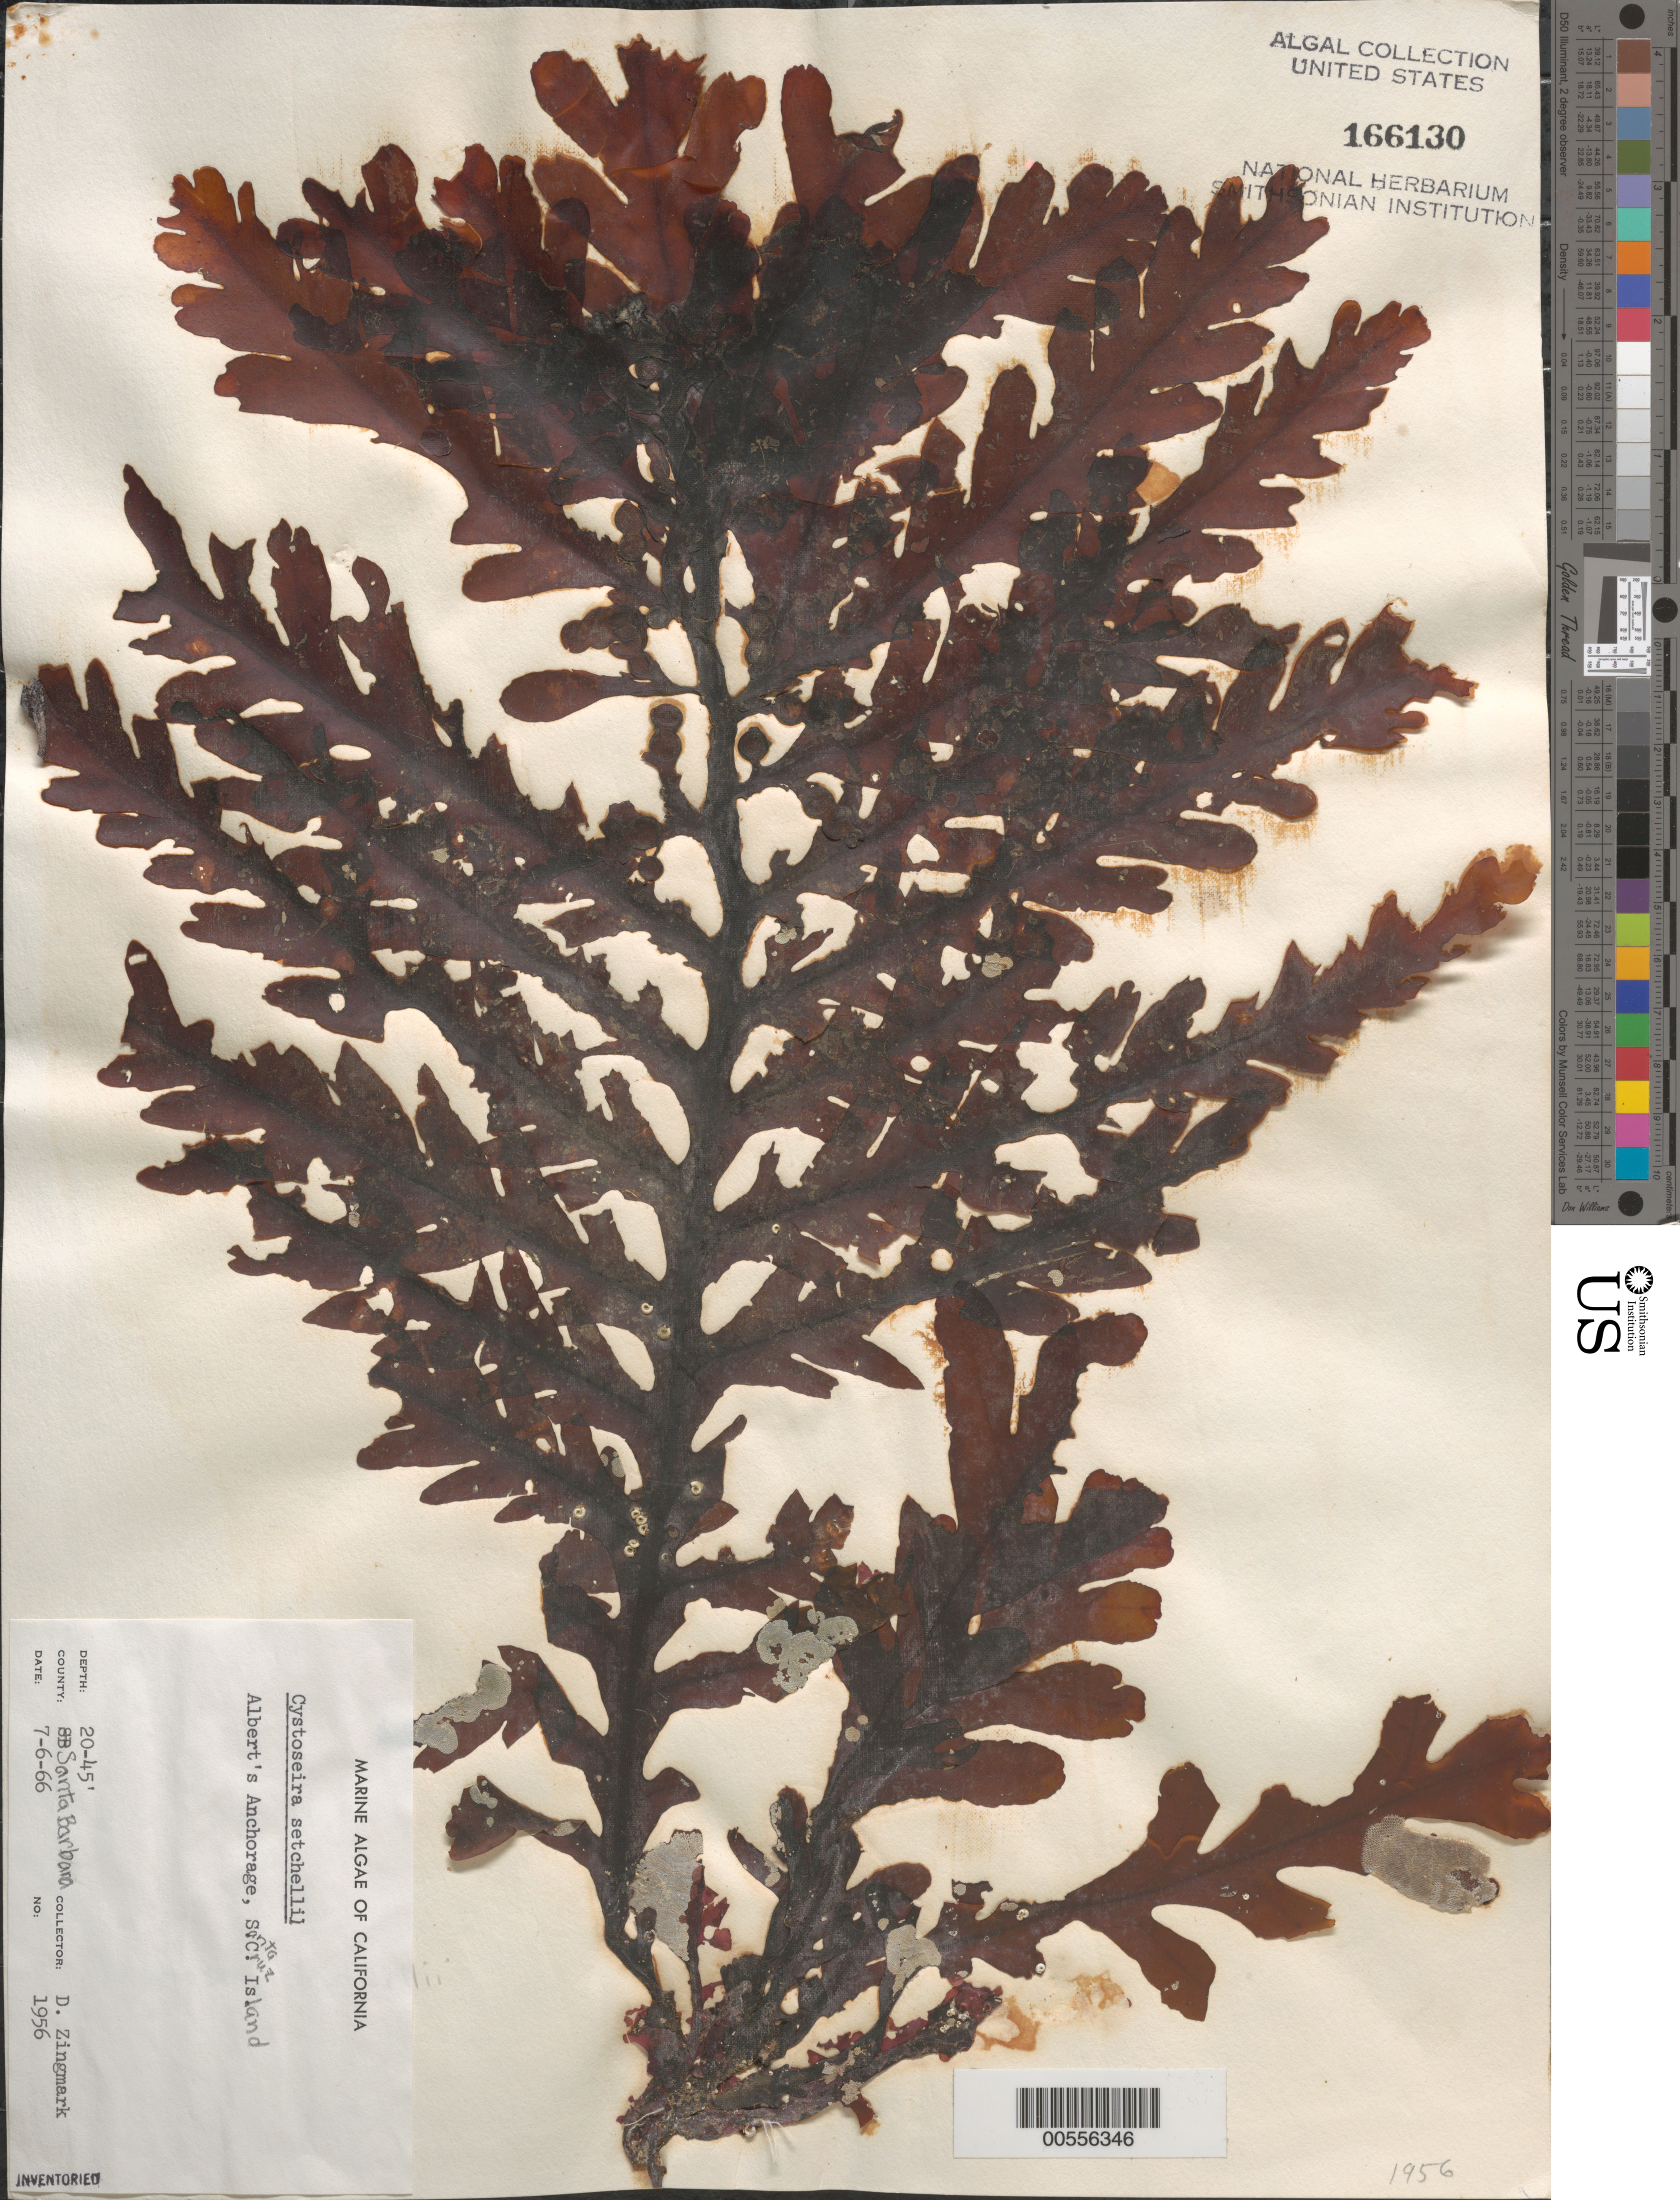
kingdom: Chromista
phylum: Ochrophyta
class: Phaeophyceae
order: Fucales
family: Sargassaceae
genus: Cystoseira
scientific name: Cystoseira setchellii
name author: N.L. Gardner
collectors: R. Zingmark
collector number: Neushul 1956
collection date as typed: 06 Jul 1966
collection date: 1966-07-06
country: United States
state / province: California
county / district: Santa Barbara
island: Santa Cruz Island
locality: Albert's Anchorage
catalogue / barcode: US 166130